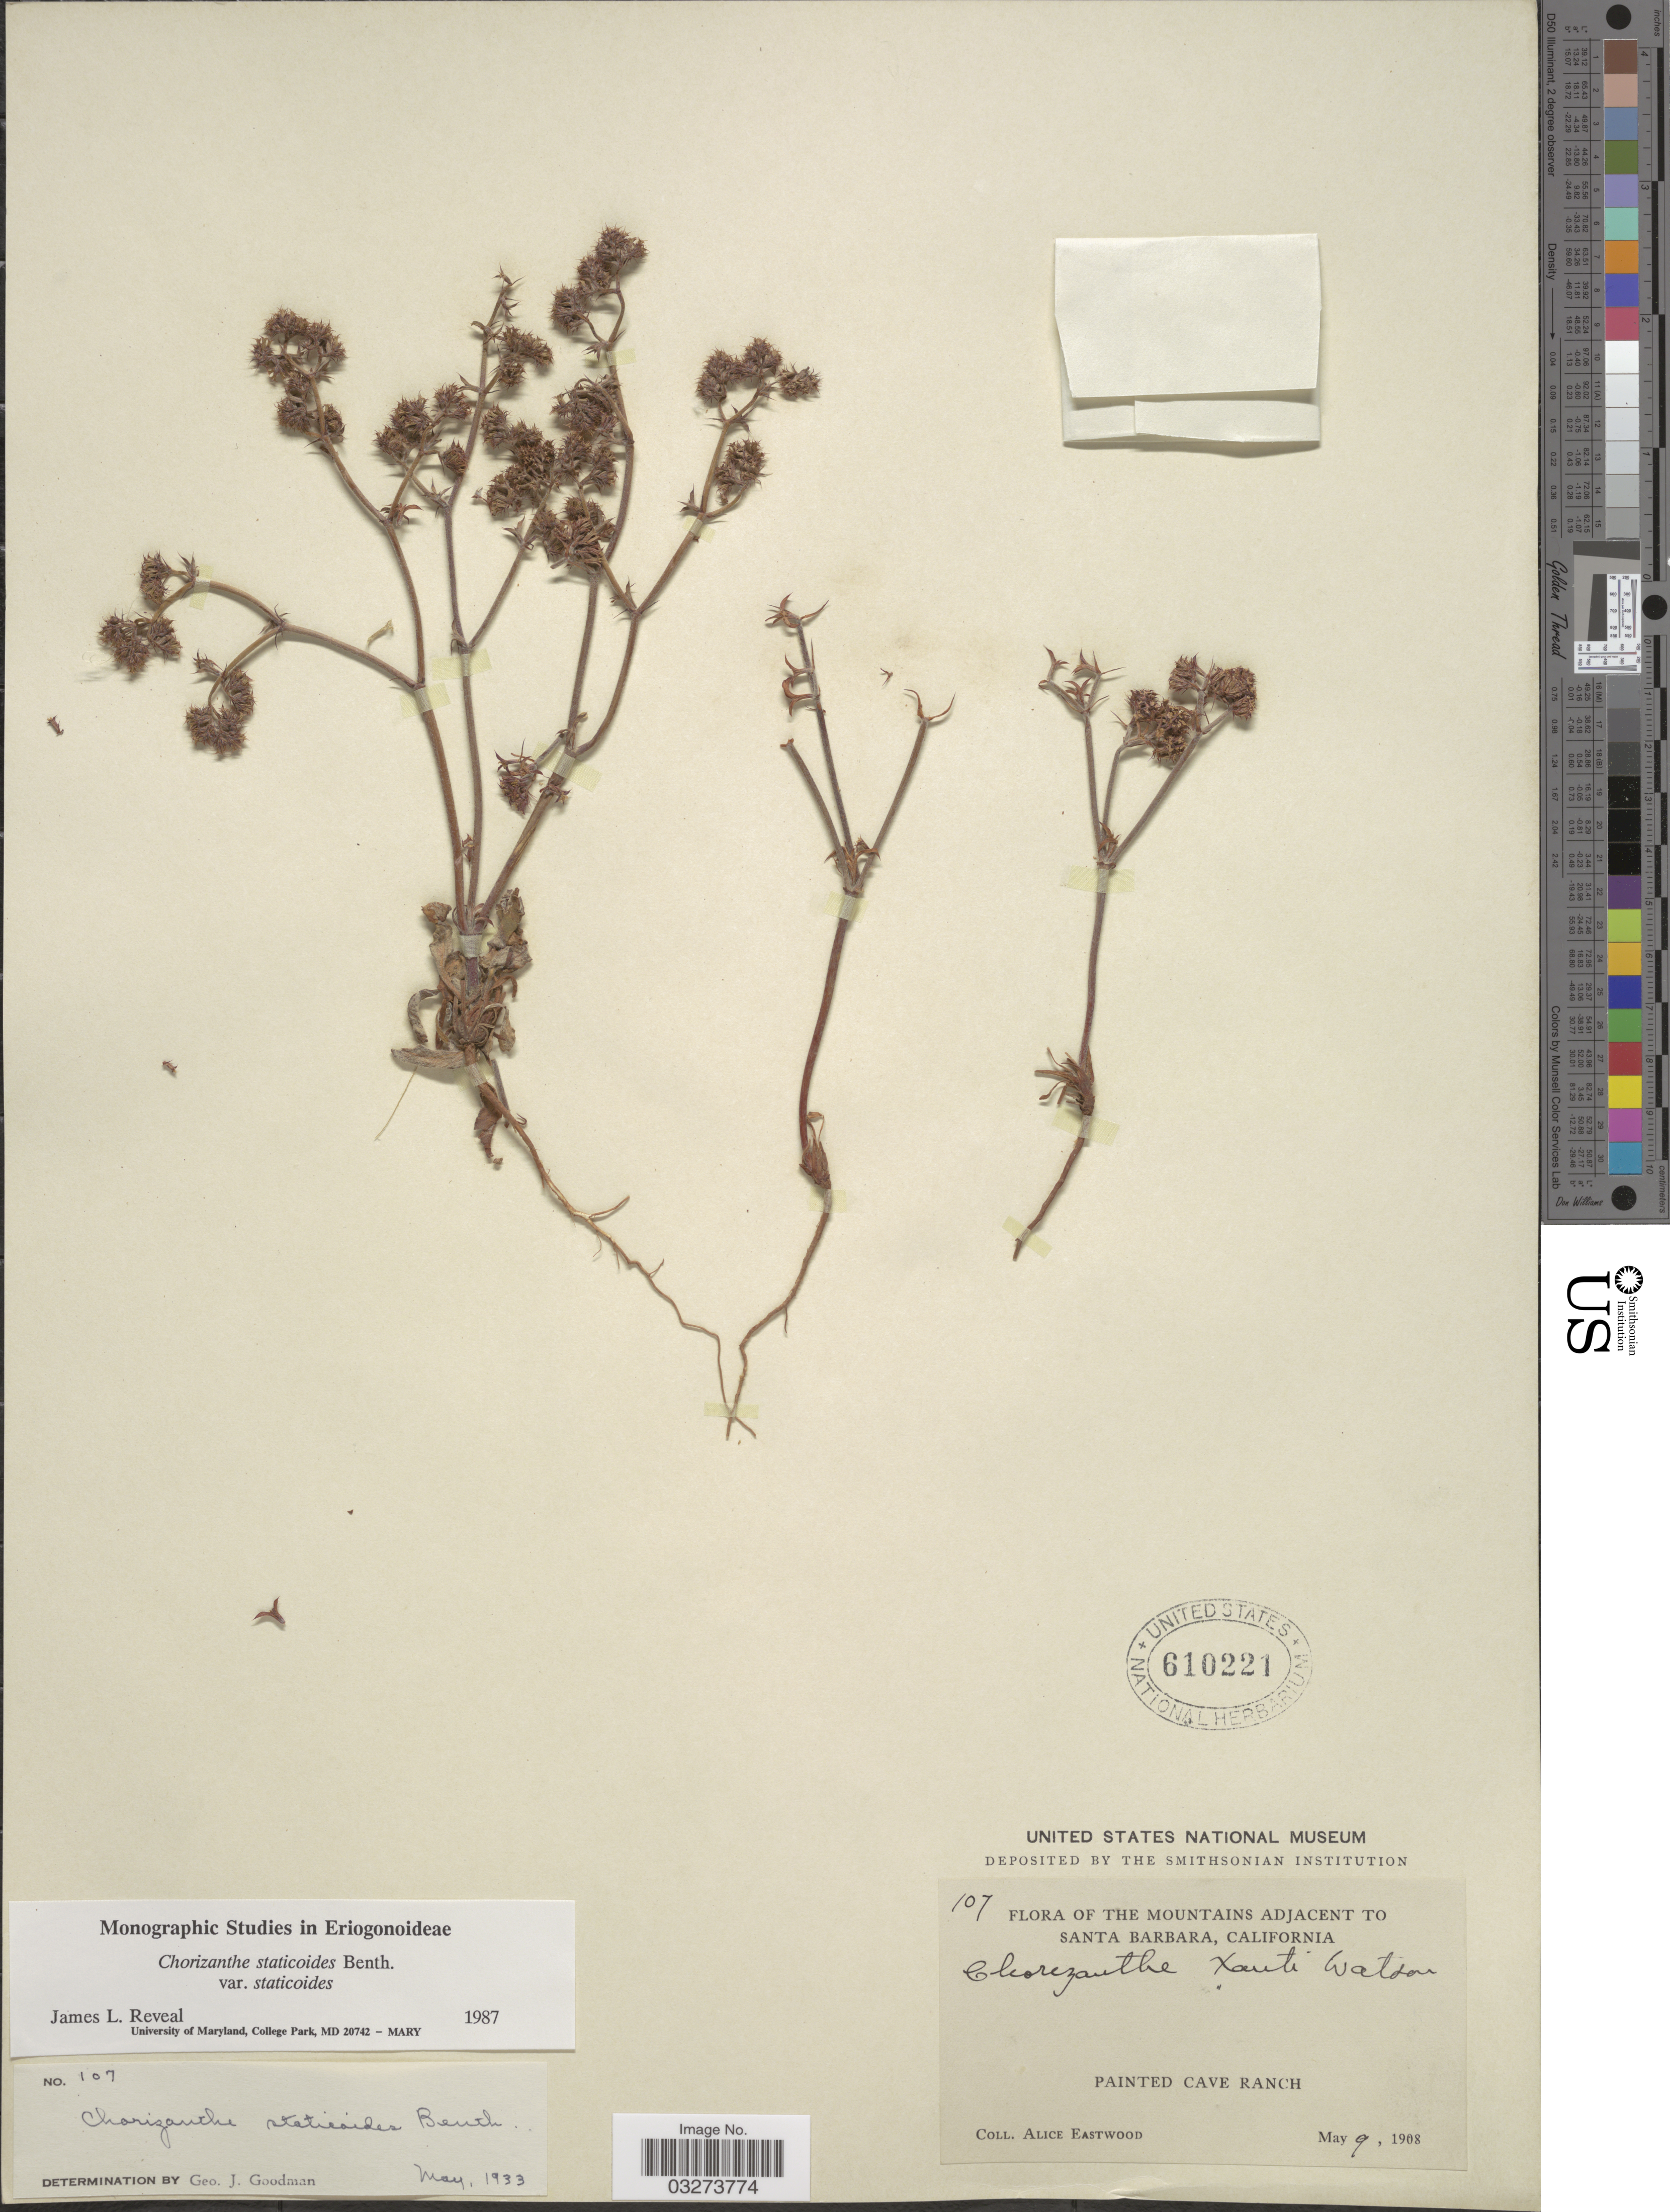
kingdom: Plantae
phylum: Tracheophyta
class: Magnoliopsida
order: Caryophyllales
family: Polygonaceae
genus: Chorizanthe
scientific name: Chorizanthe staticoides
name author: Benth.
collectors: A. Eastwood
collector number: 107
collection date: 1908-05-09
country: United States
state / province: California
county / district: Santa Barbara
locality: The Mountains Adjacent to Santa Barbara, Painted Cave Ranch.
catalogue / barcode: US 610221